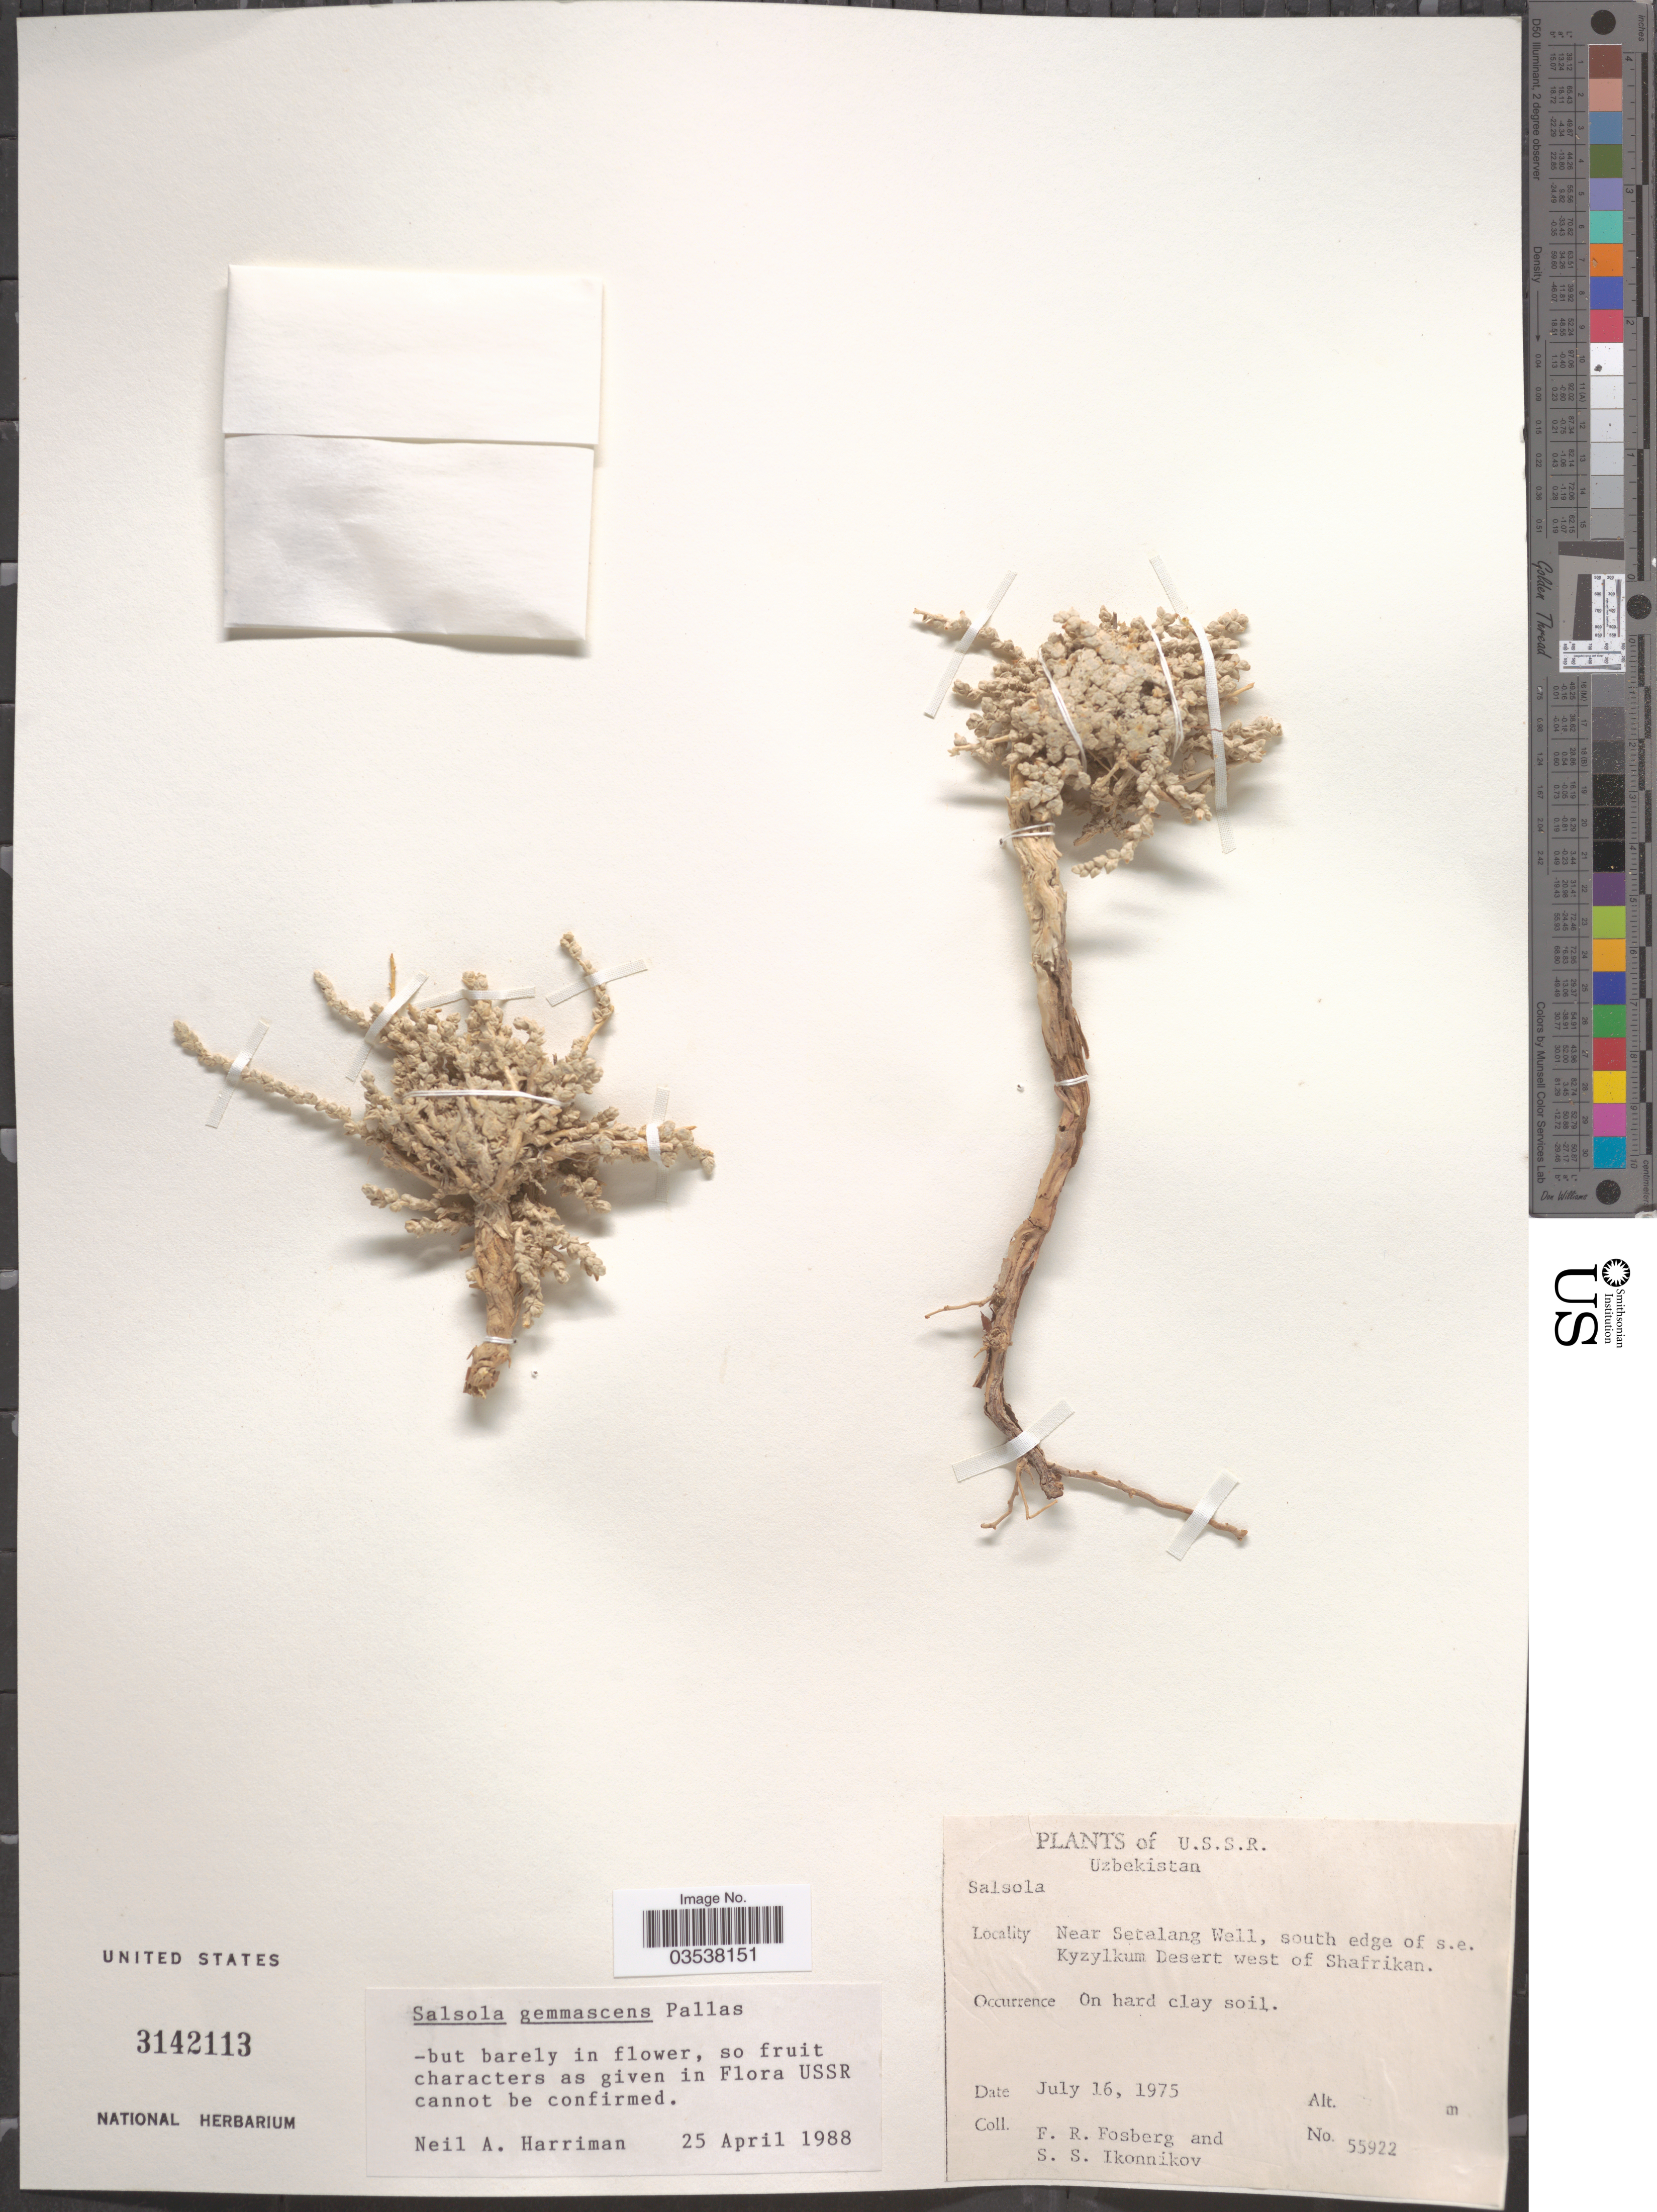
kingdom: Plantae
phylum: Tracheophyta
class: Magnoliopsida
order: Caryophyllales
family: Amaranthaceae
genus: Caroxylon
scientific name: Caroxylon gemmascens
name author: (Pall.) Tzvelev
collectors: F. R. Fosberg & S. Ikonnikov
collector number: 55922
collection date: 1975-07-16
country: Uzbekistan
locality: U. S. S. R. Near Setalang Well, south edge of s. e. Kyzylkum Desert west of Shafrikan.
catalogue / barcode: US 3142113